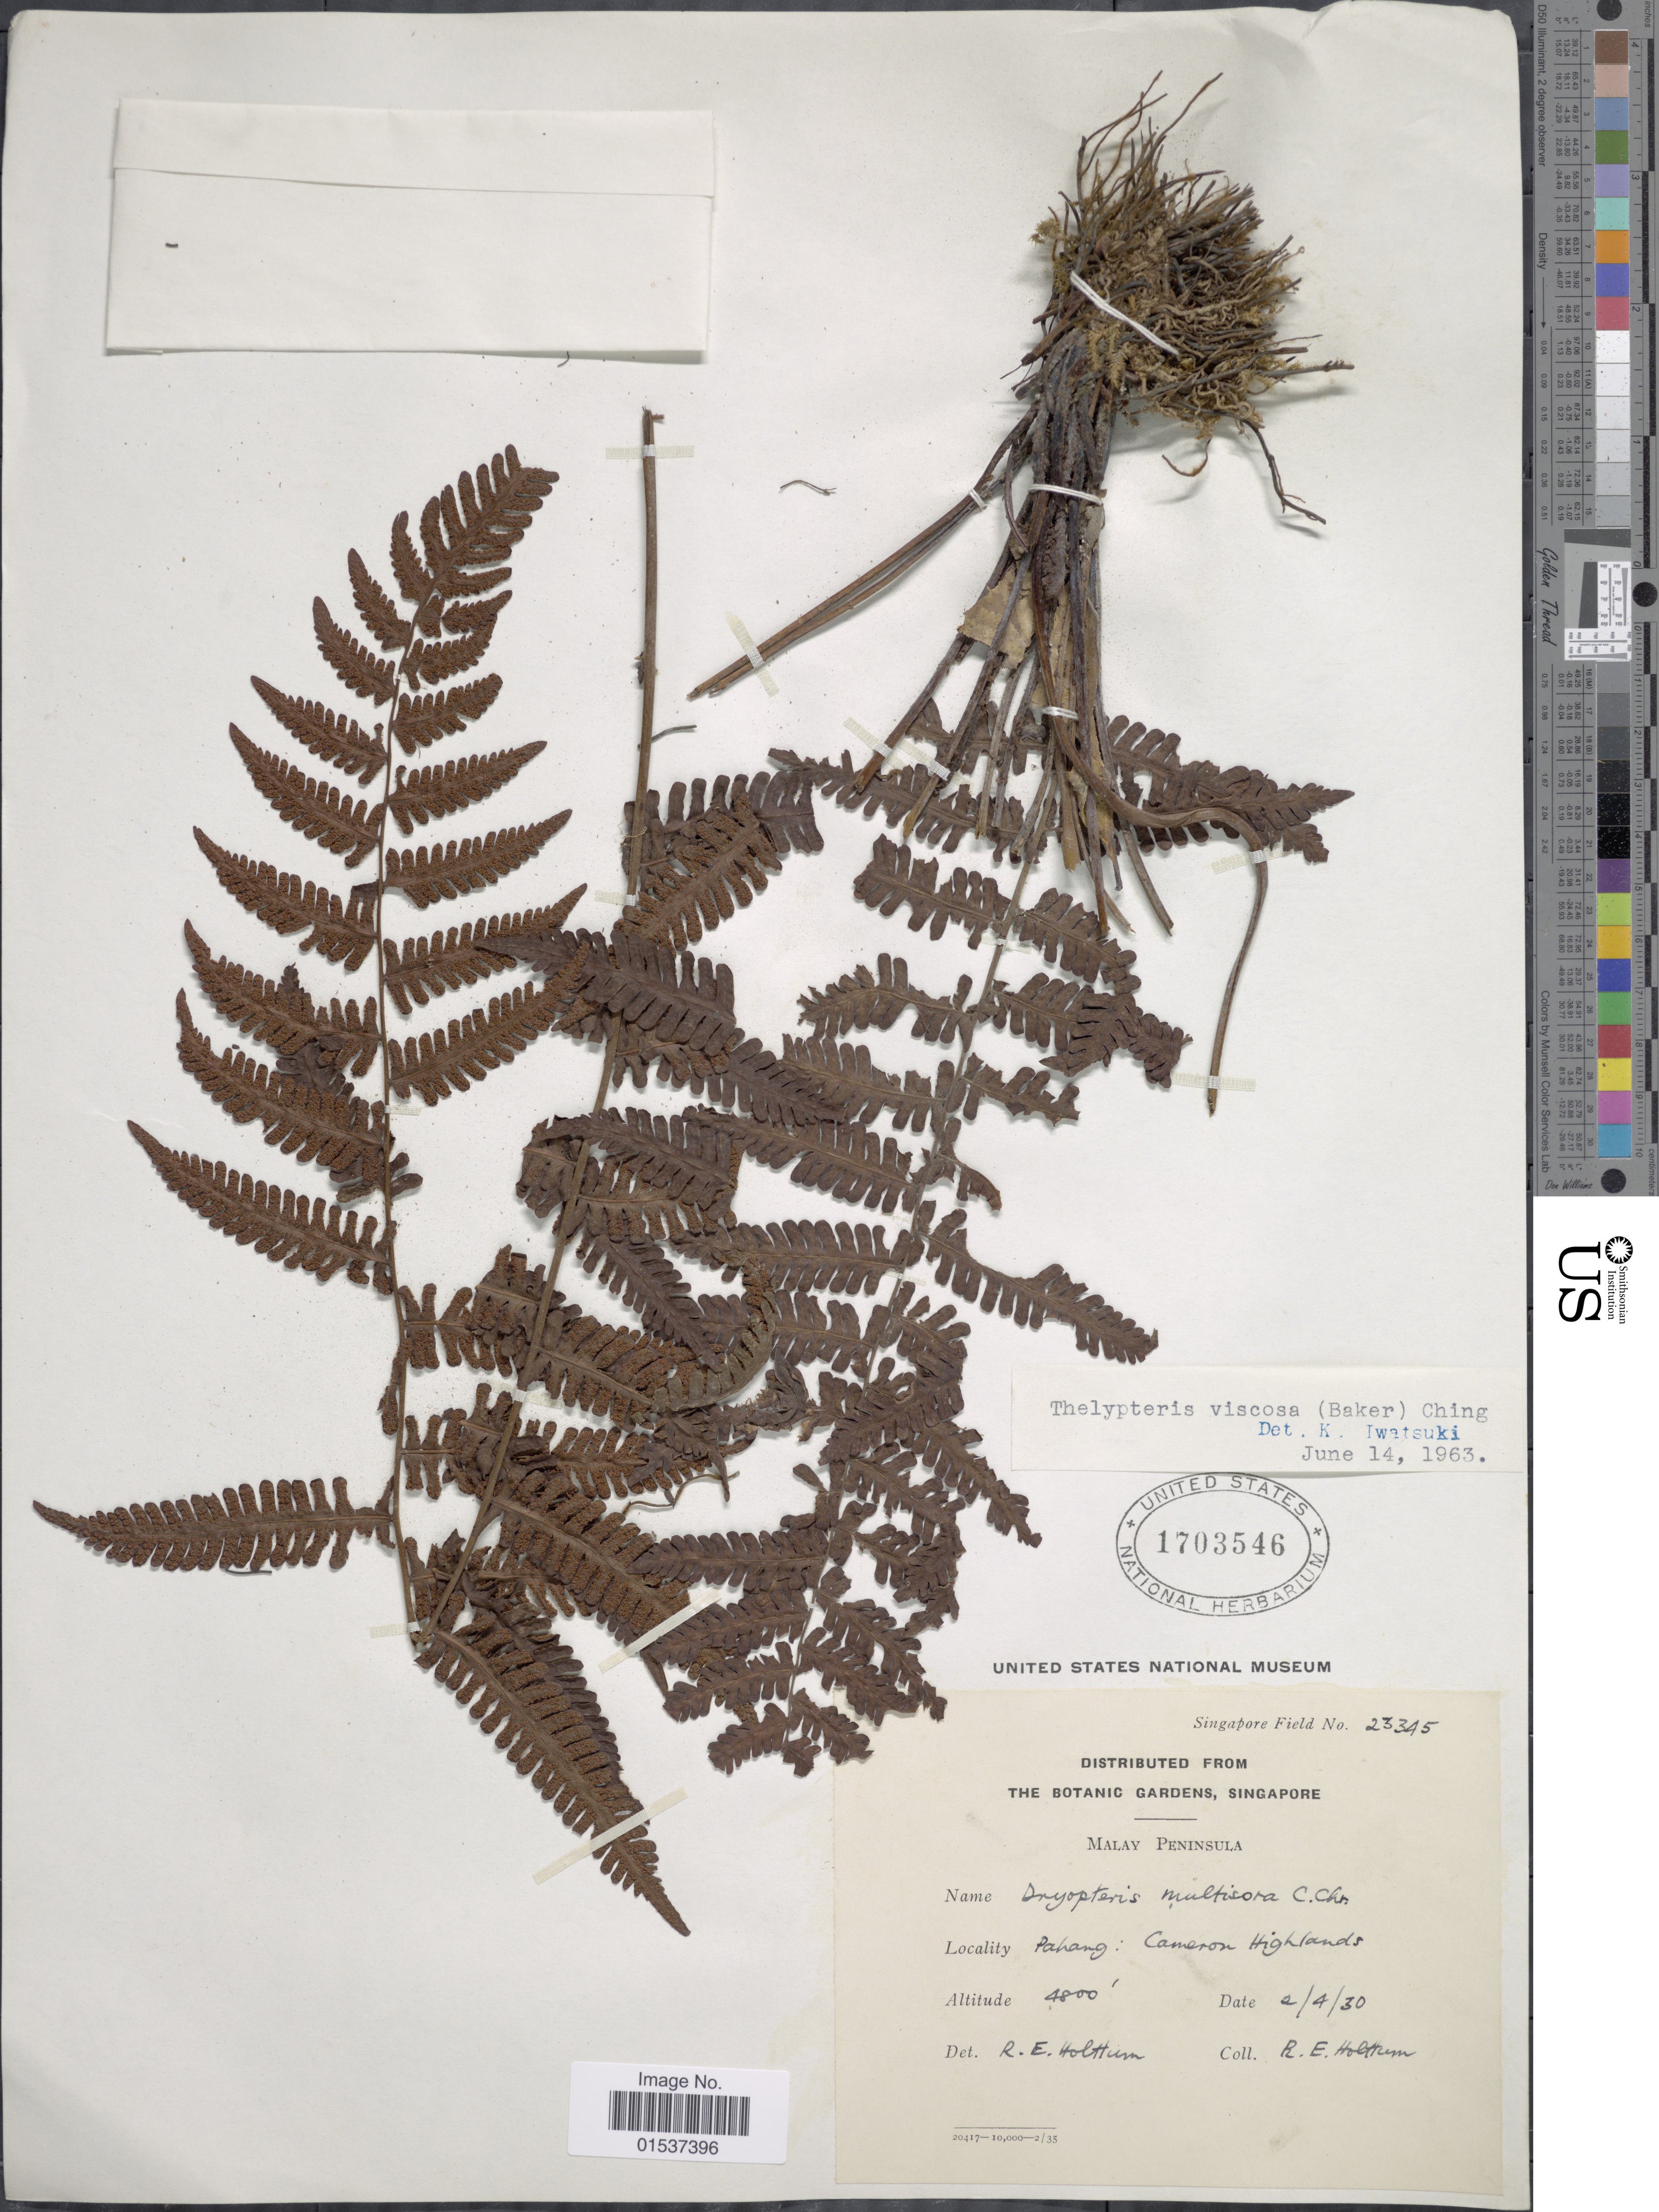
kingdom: Plantae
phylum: Tracheophyta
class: Polypodiopsida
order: Polypodiales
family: Thelypteridaceae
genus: Coryphopteris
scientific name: Coryphopteris viscosa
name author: (Baker) Holttum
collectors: R. E. Holttum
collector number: Singapore Field 23345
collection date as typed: Transcribed d/m/y: 2/4/30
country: Malaysia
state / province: Pahang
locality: Malay Peninsula, Pahang: Cameron Highlands.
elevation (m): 1463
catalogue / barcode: US 1703546